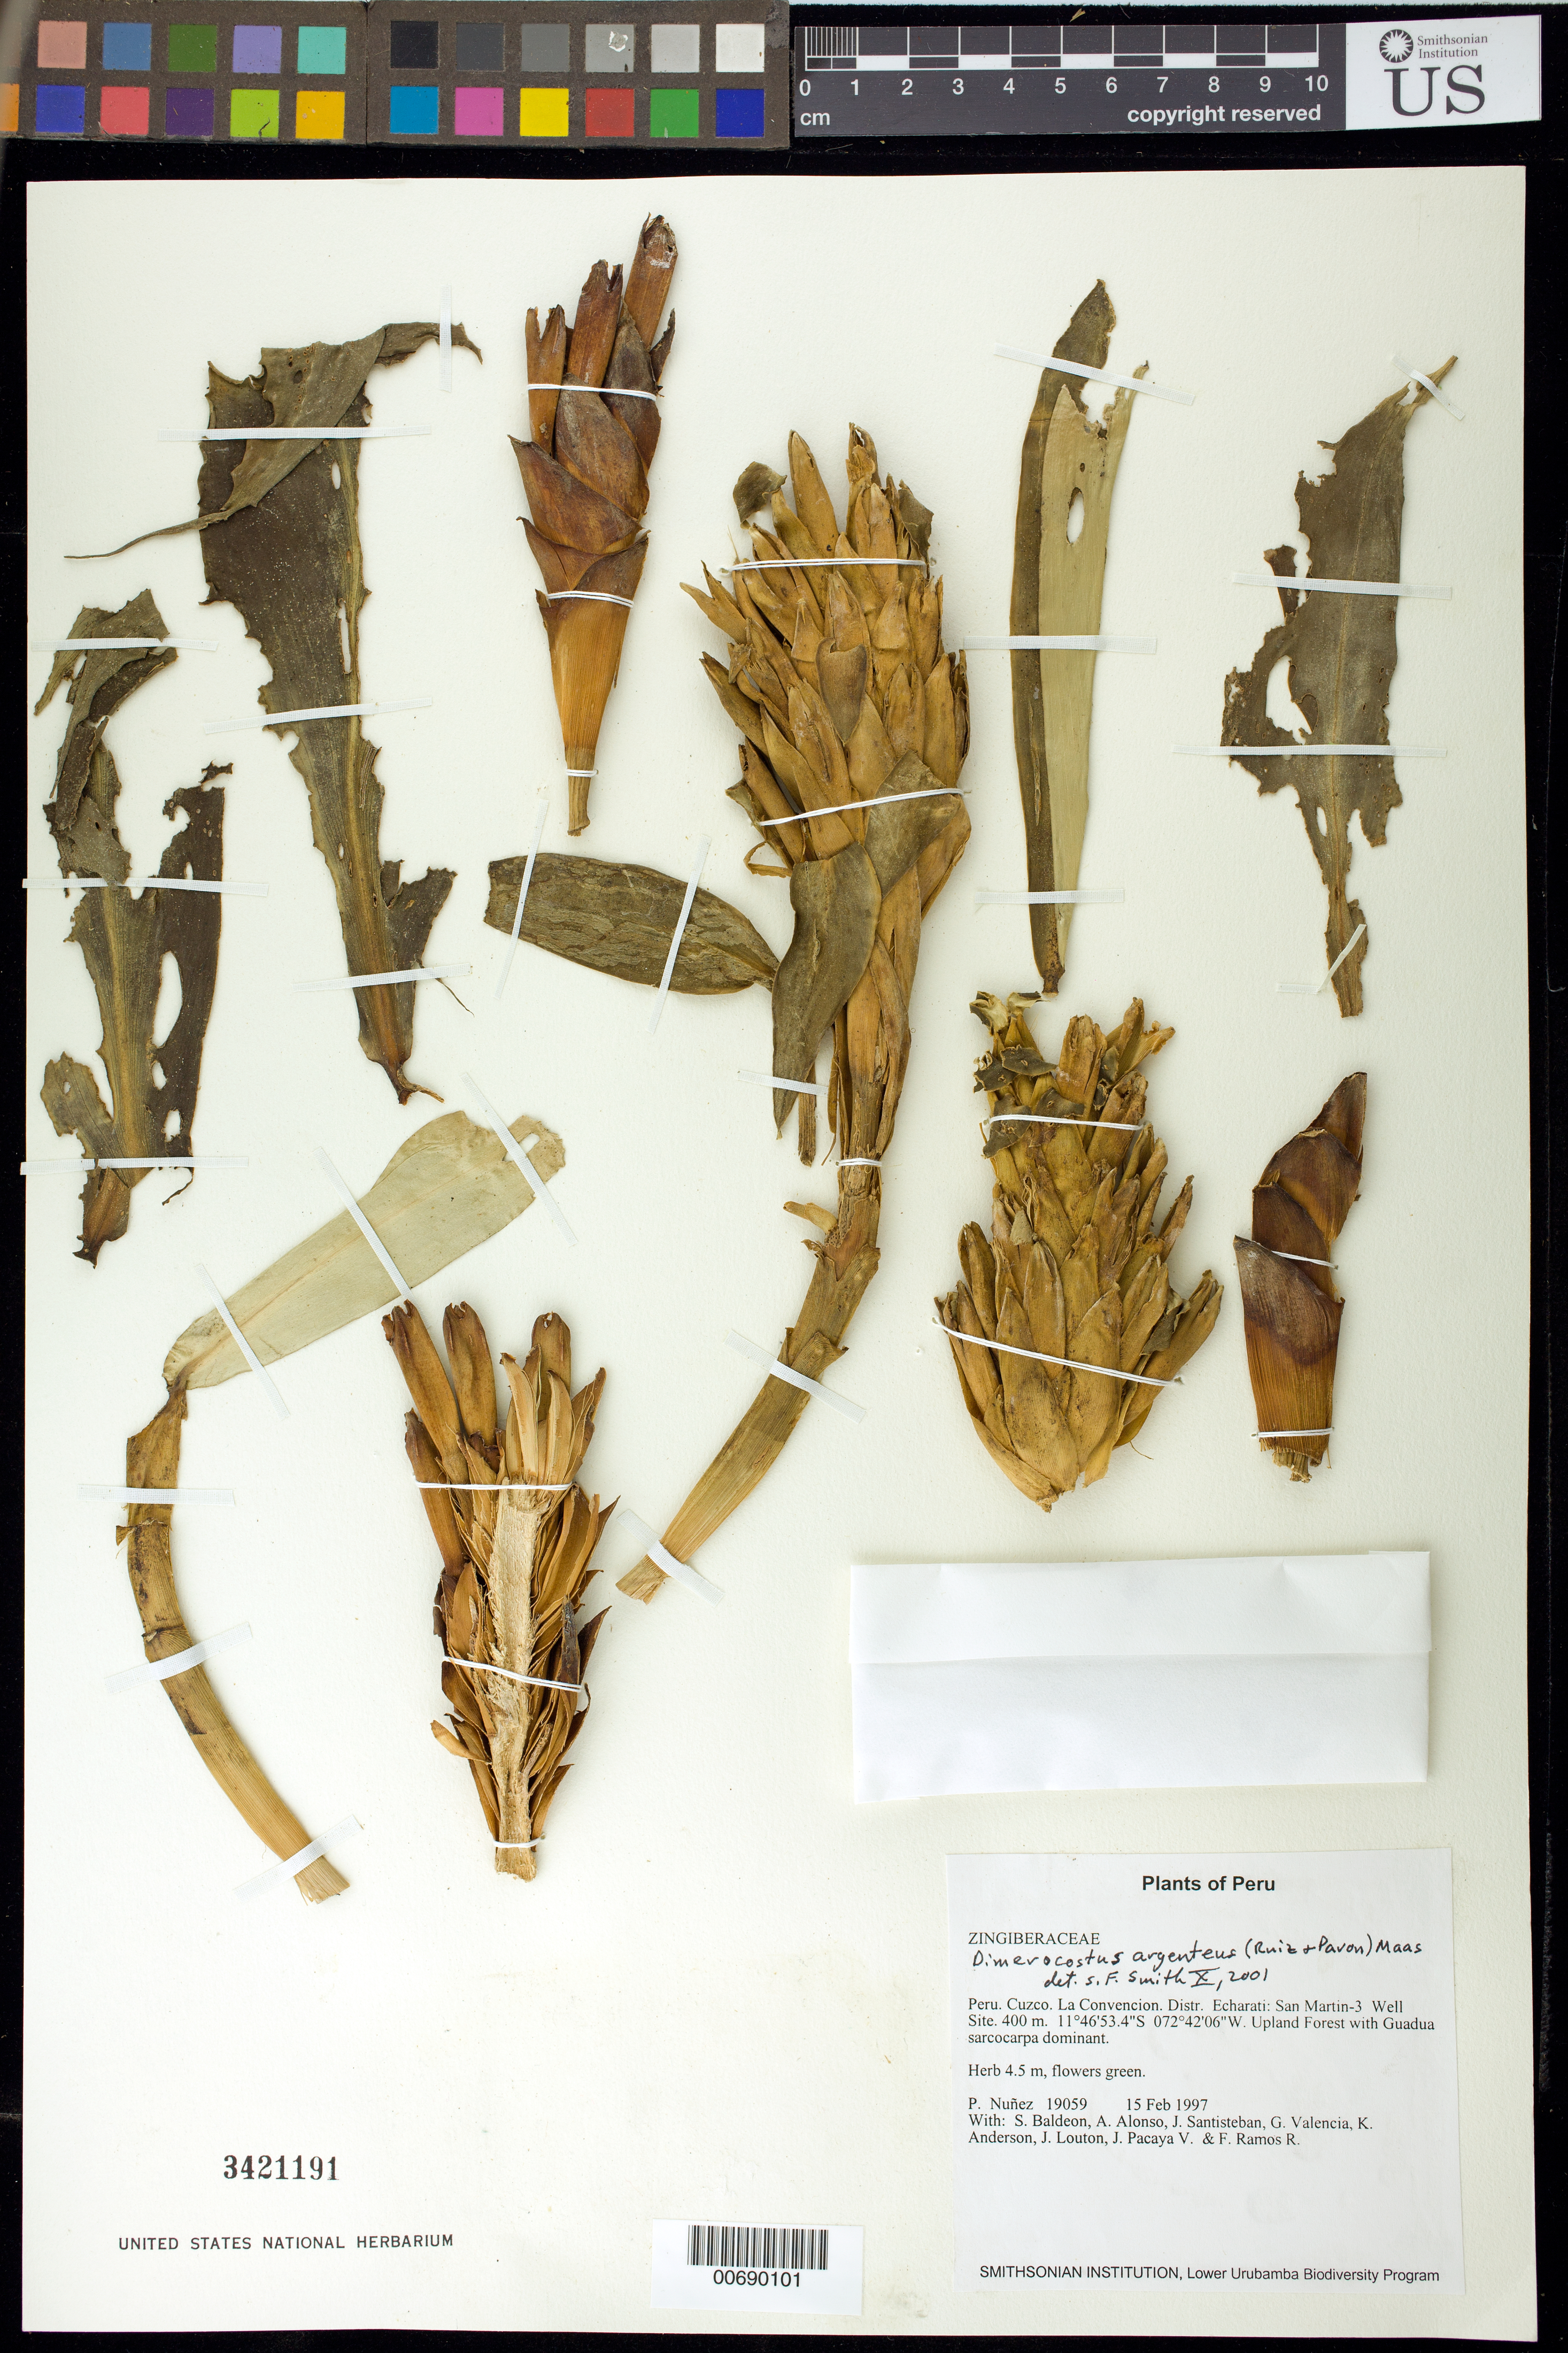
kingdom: Plantae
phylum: Tracheophyta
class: Liliopsida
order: Zingiberales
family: Costaceae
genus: Dimerocostus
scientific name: Dimerocostus argenteus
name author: (Ruiz & Pav.) Maas & H. Maas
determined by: Smith, Stephen F., (US), NMNH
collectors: P. Núñez V., S. Baldeon, A. Alonso, J. Santisteban, G. Valencia, K. Anderson, J. Louton, J. Pacaya V. & F. Ramos R.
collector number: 19059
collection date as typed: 15 Feb 1997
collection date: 1997-02-15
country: Peru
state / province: Cusco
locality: La Convencion, Distr. Echarati: San Martin-3 Well Site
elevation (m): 400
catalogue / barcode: US 3421191